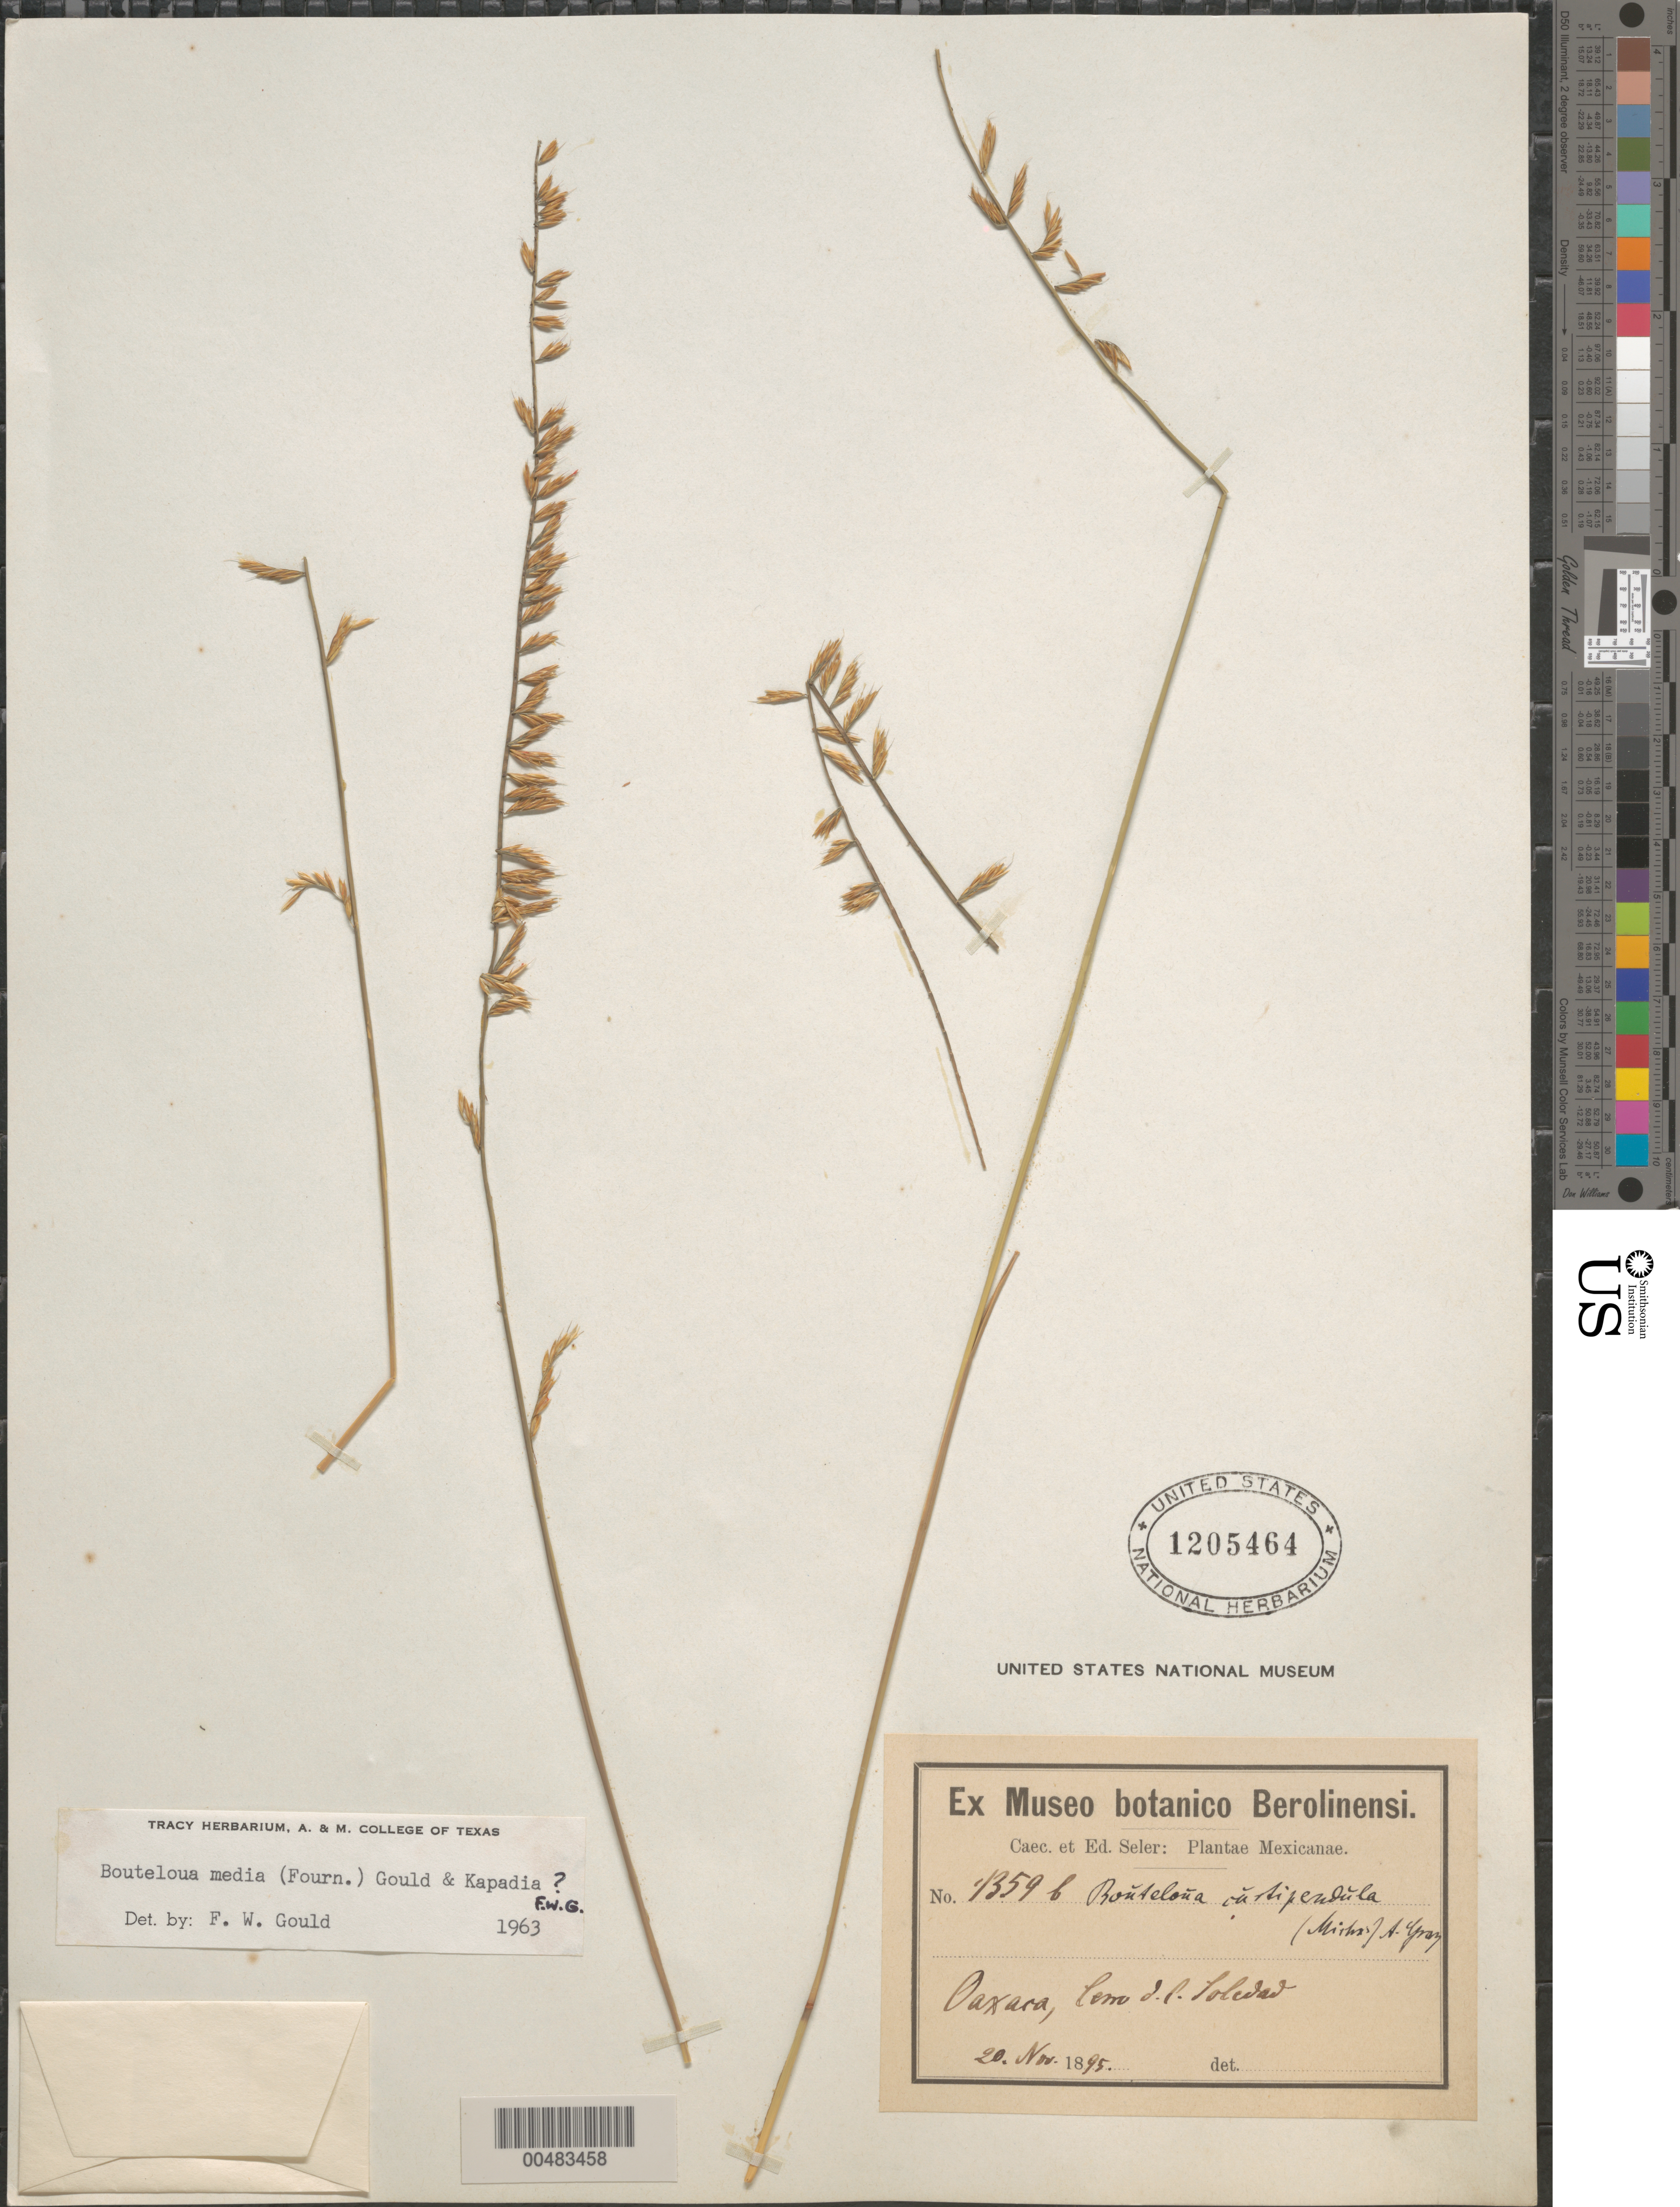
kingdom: Plantae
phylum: Tracheophyta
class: Liliopsida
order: Poales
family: Poaceae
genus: Bouteloua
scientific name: Bouteloua media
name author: (E. Fourn.) Gould & Kapadia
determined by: Gould, F. W.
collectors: ex Caec. et Ed Seler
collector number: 7359b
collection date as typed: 20 Nov 1895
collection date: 1895-11-20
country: Mexico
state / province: Oaxaca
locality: Cerro de Soledad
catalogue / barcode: US 1205464